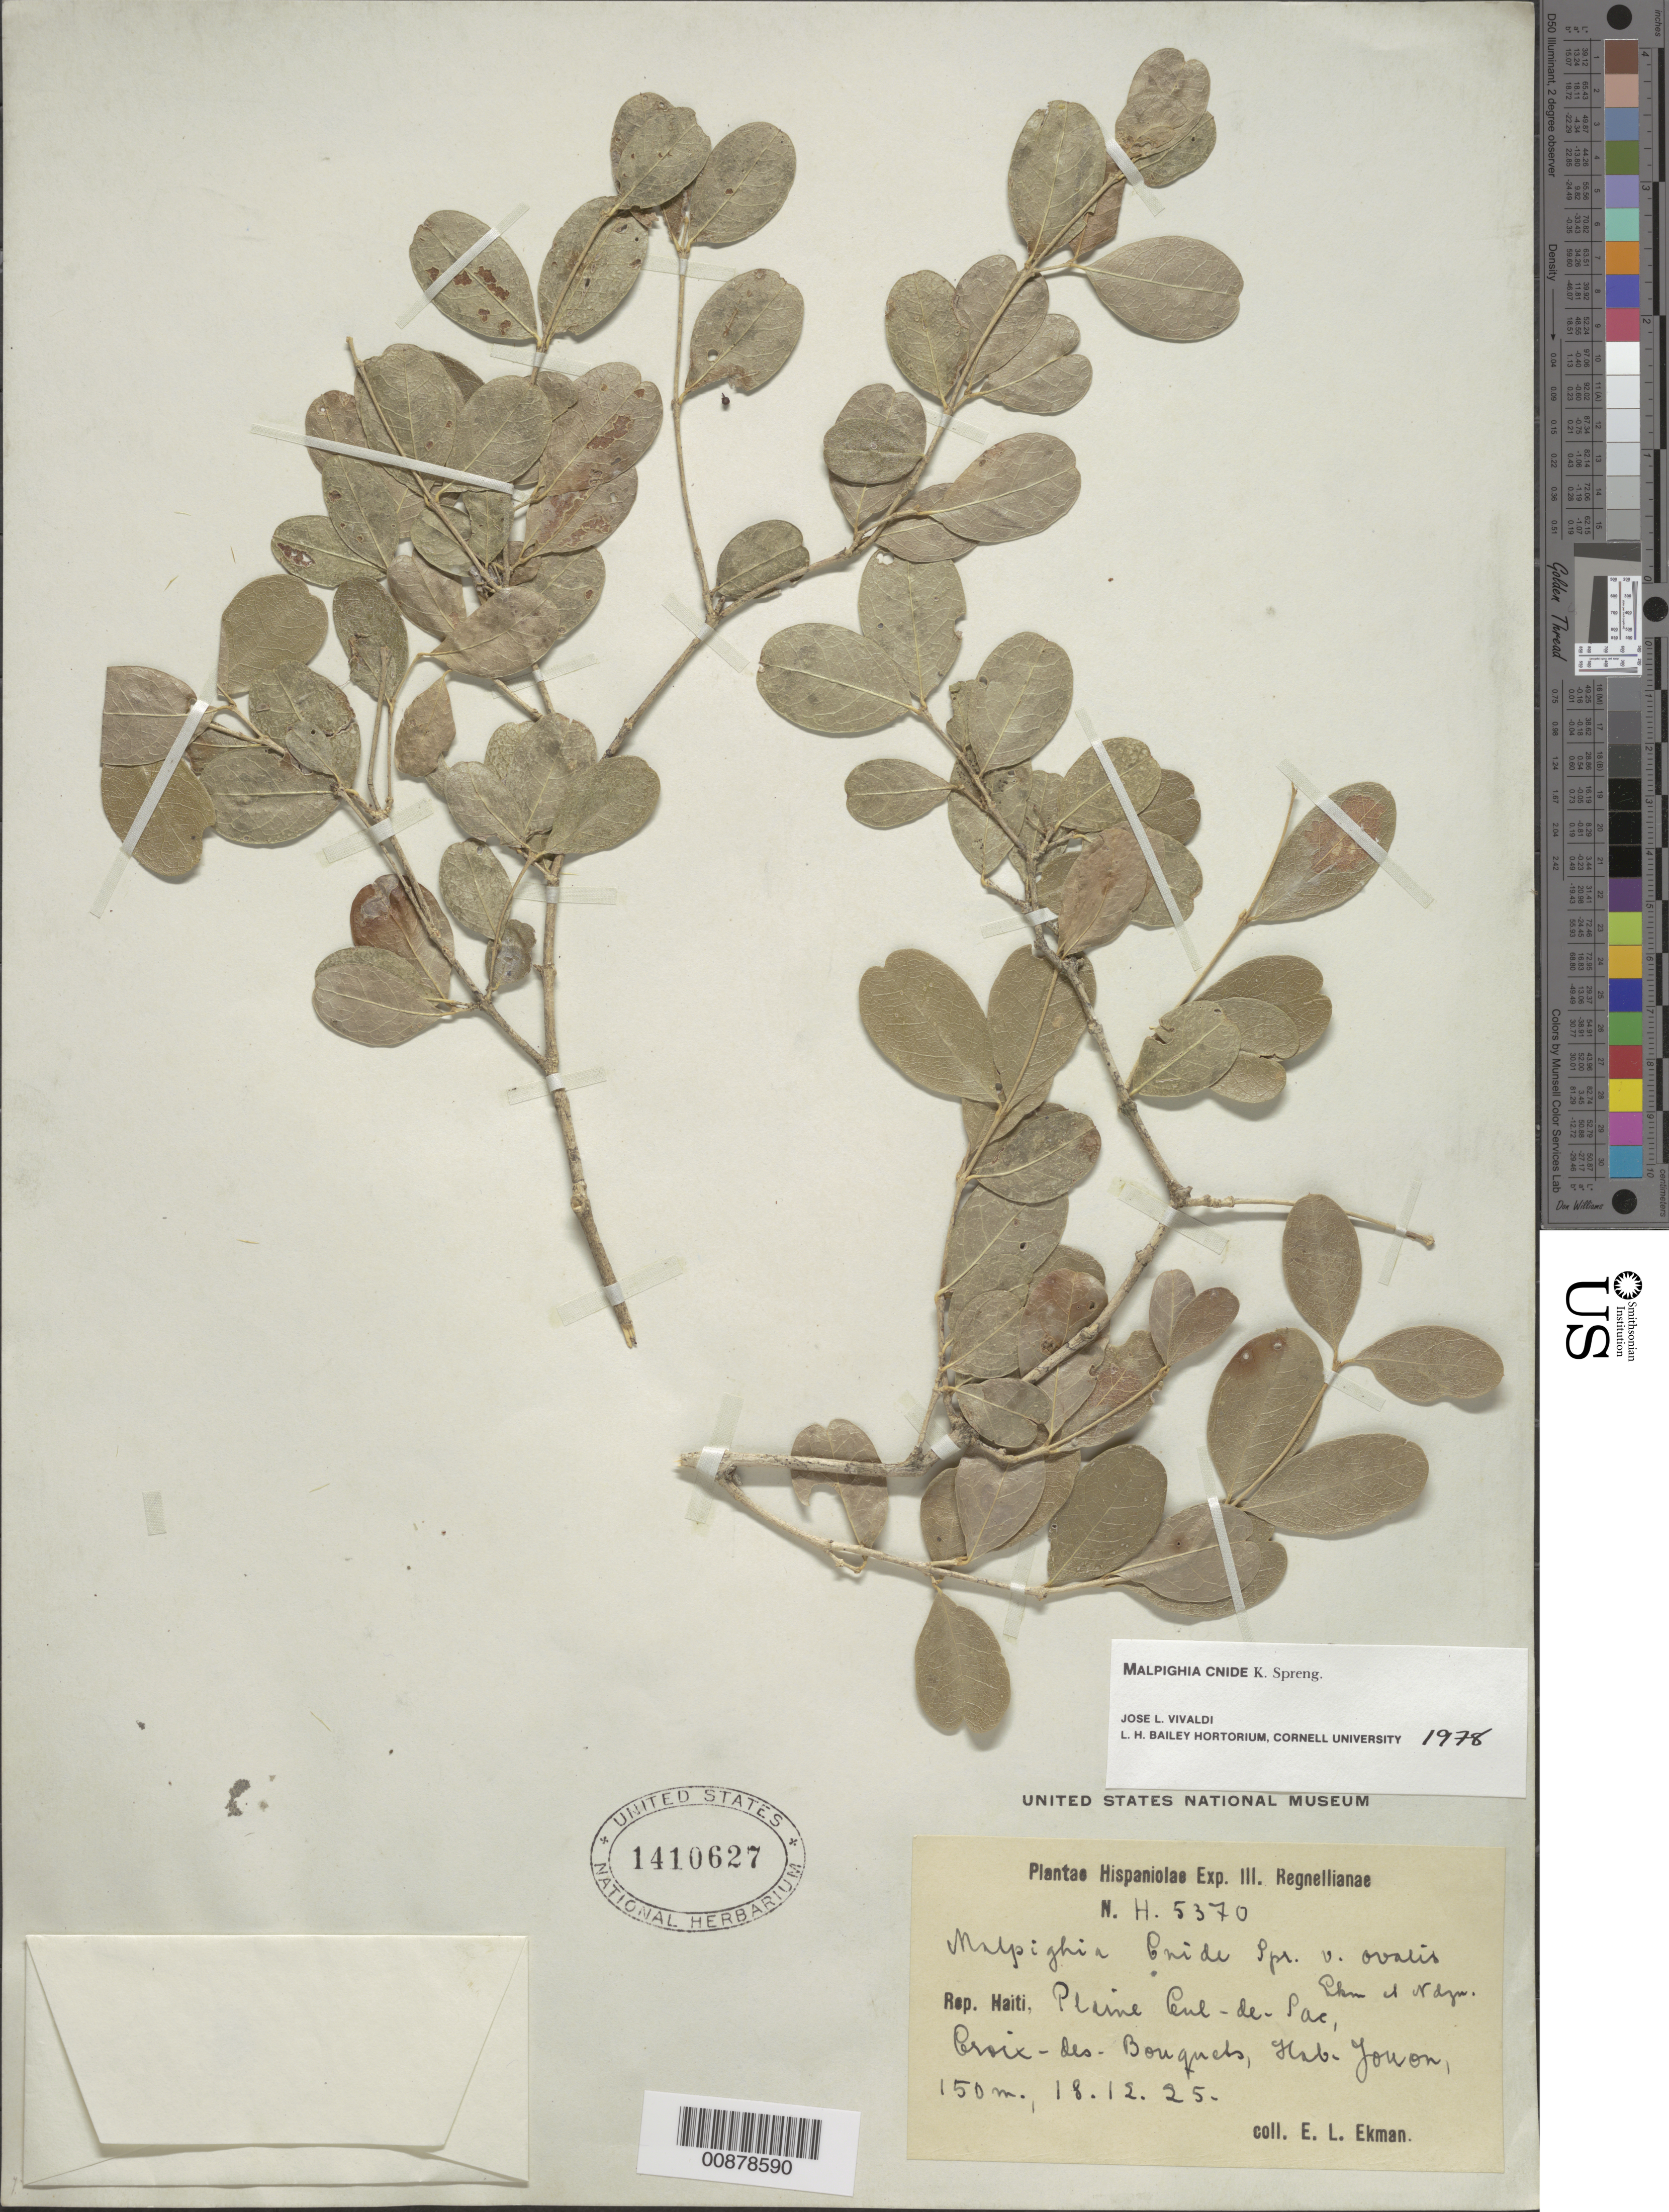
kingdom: Plantae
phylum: Tracheophyta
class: Magnoliopsida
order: Malpighiales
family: Malpighiaceae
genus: Malpighia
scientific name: Malpighia cnide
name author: Spreng.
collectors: E. L. Ekman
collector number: H. 5370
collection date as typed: Transcribed d/m/y: 18/12/25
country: Haiti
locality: Plaine Cul-de-Sac, Croix-des-Bouquets, Hab. Jouon.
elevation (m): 150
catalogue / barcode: US 1410627